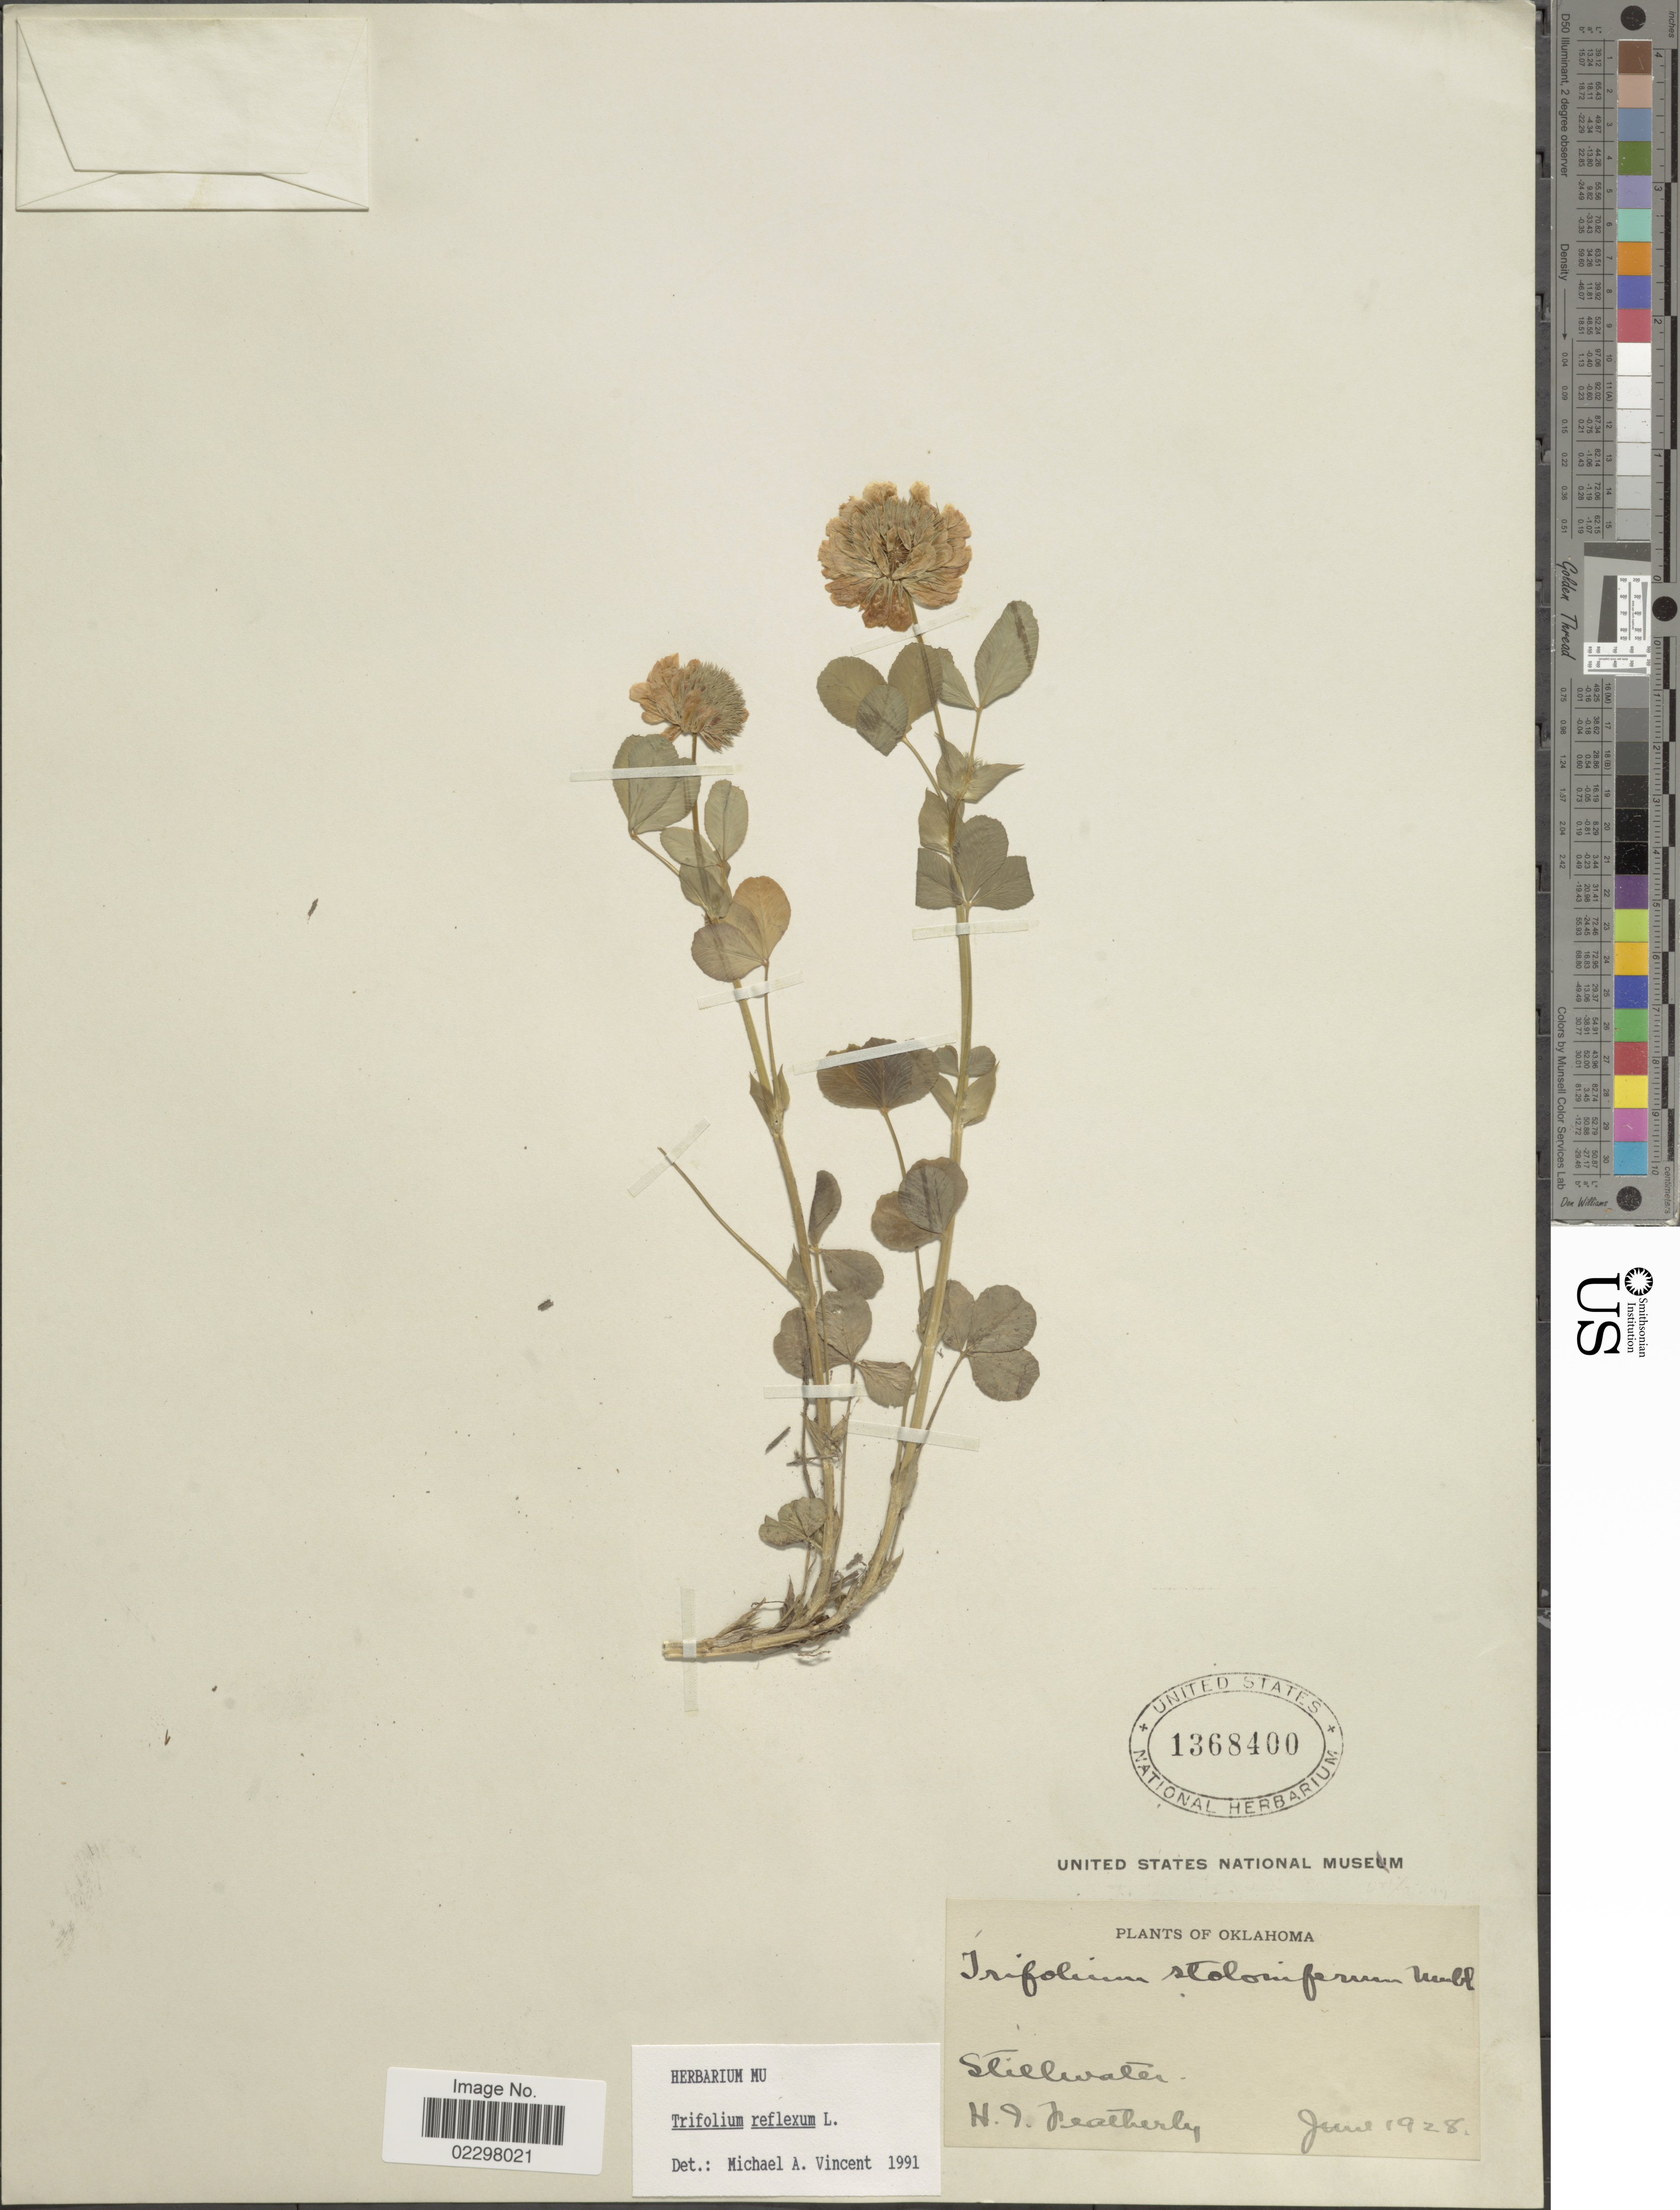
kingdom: Plantae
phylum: Tracheophyta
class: Magnoliopsida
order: Fabales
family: Fabaceae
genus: Trifolium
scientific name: Trifolium reflexum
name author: L.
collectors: H. Featherly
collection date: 1928-06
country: United States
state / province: Oklahoma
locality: Stillwater.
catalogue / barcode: US 1368400